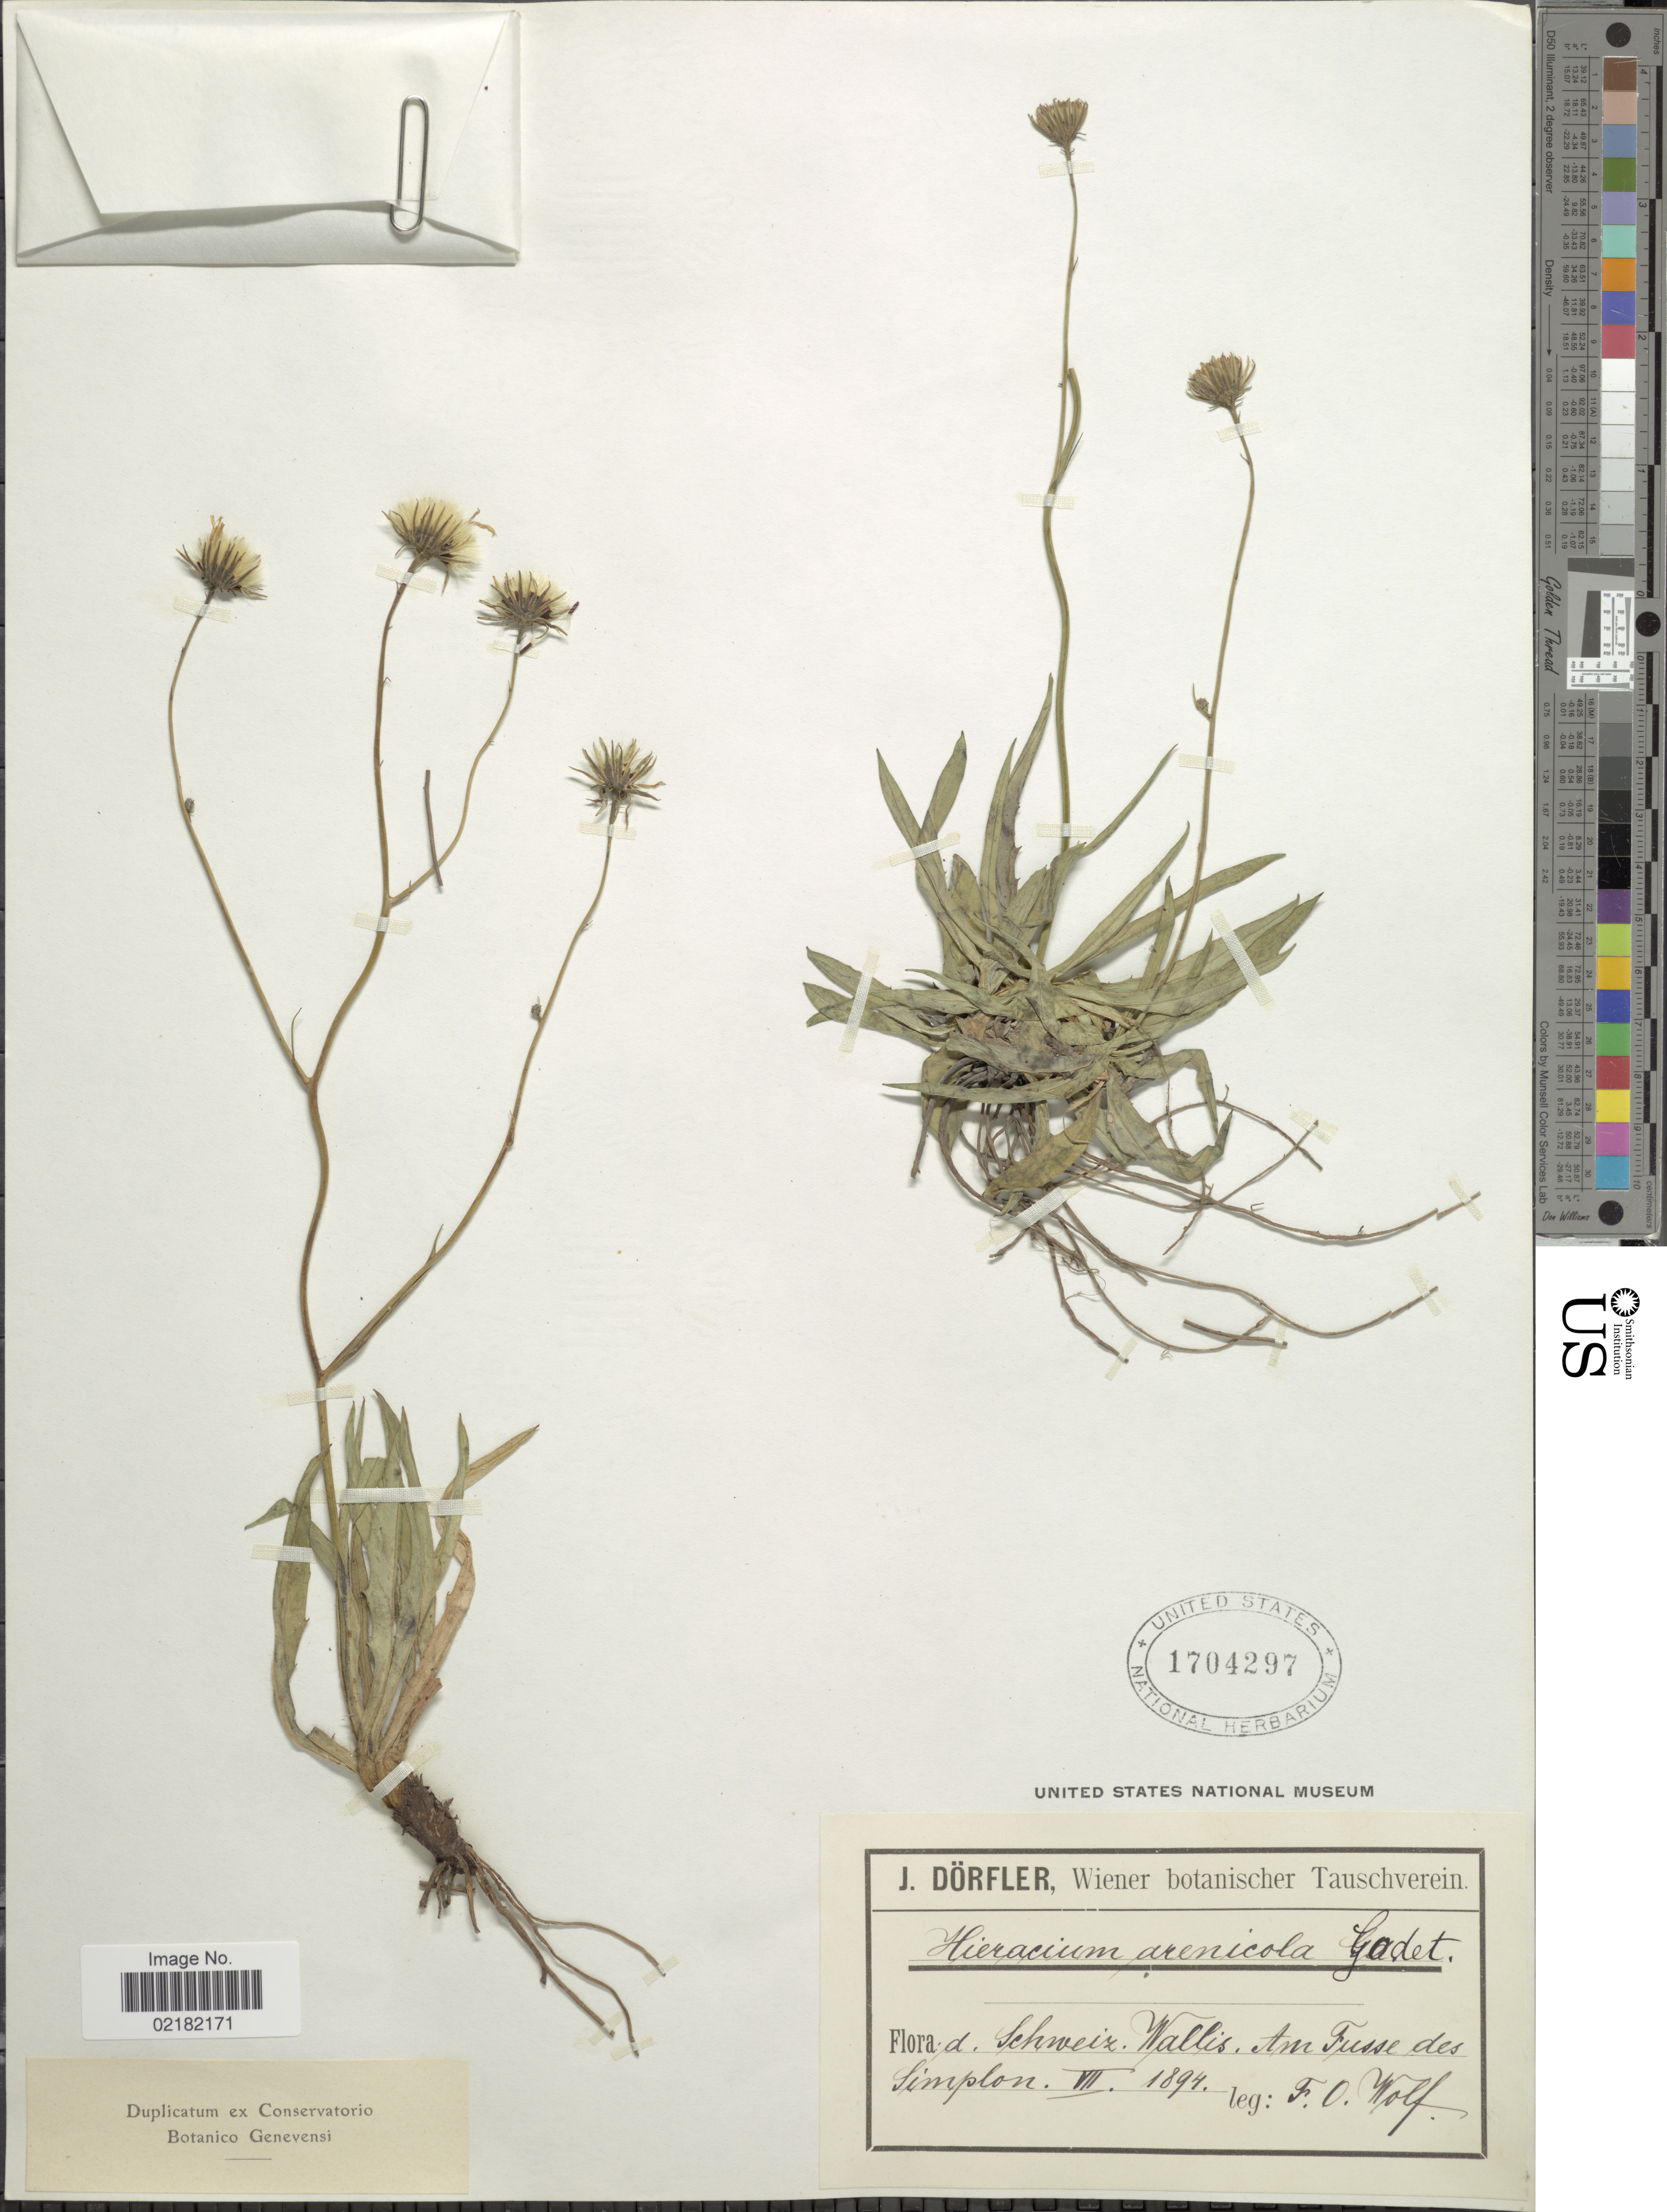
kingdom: Plantae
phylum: Tracheophyta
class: Magnoliopsida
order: Asterales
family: Asteraceae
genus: Hieracium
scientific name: Hieracium arenicola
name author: Godet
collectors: F. Wolf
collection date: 1894-07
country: Switzerland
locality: Schweiz, Wallis, Am Fusse des Simplon.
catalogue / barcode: US 1704297